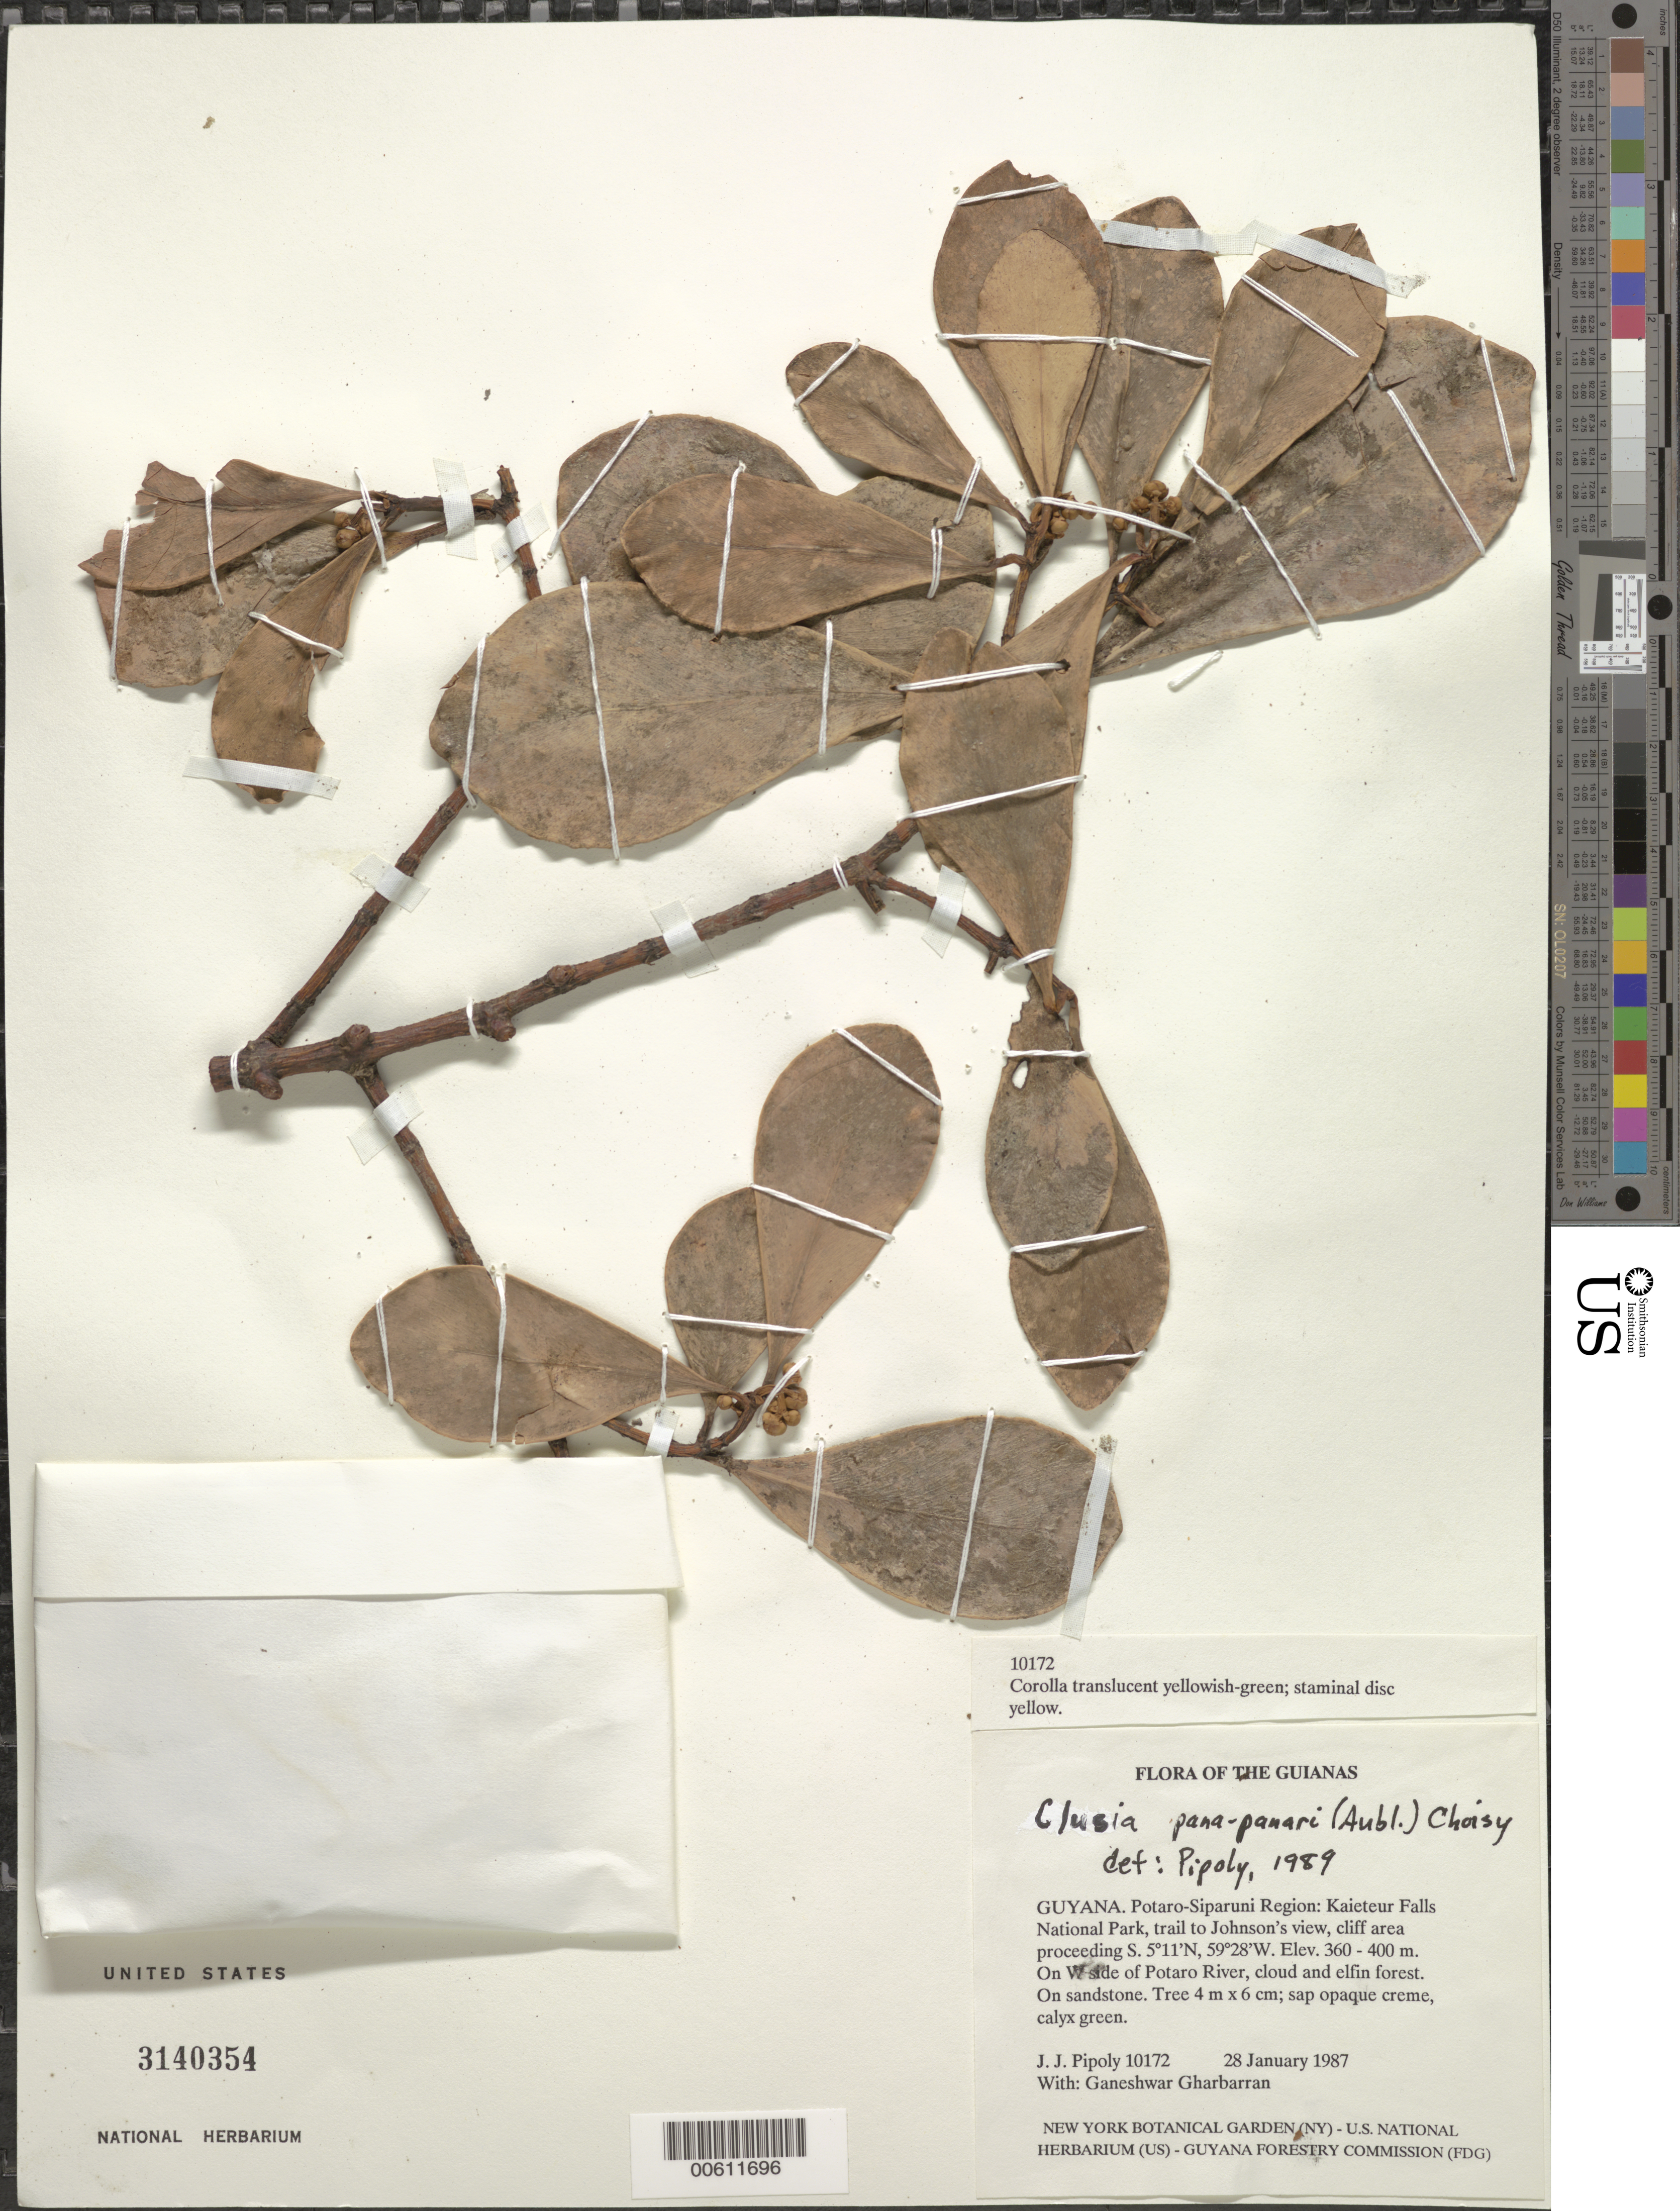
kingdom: Plantae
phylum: Tracheophyta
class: Magnoliopsida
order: Malpighiales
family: Clusiaceae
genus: Clusia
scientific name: Clusia panapanari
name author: (Aubl.) Choisy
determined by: Pipoly, J. J., III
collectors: J. J. Pipoly & G. Gharbarran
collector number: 10172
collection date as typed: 28 January 1987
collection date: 1987-01-28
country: Guyana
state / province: Potaro-Siparuni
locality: Kaieteur Falls National Park, trail to Johnson's view, cliff area proceeding S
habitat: On W side of Potaro River, cloud and elfin forest. On sandstone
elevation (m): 360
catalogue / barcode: US 3140354